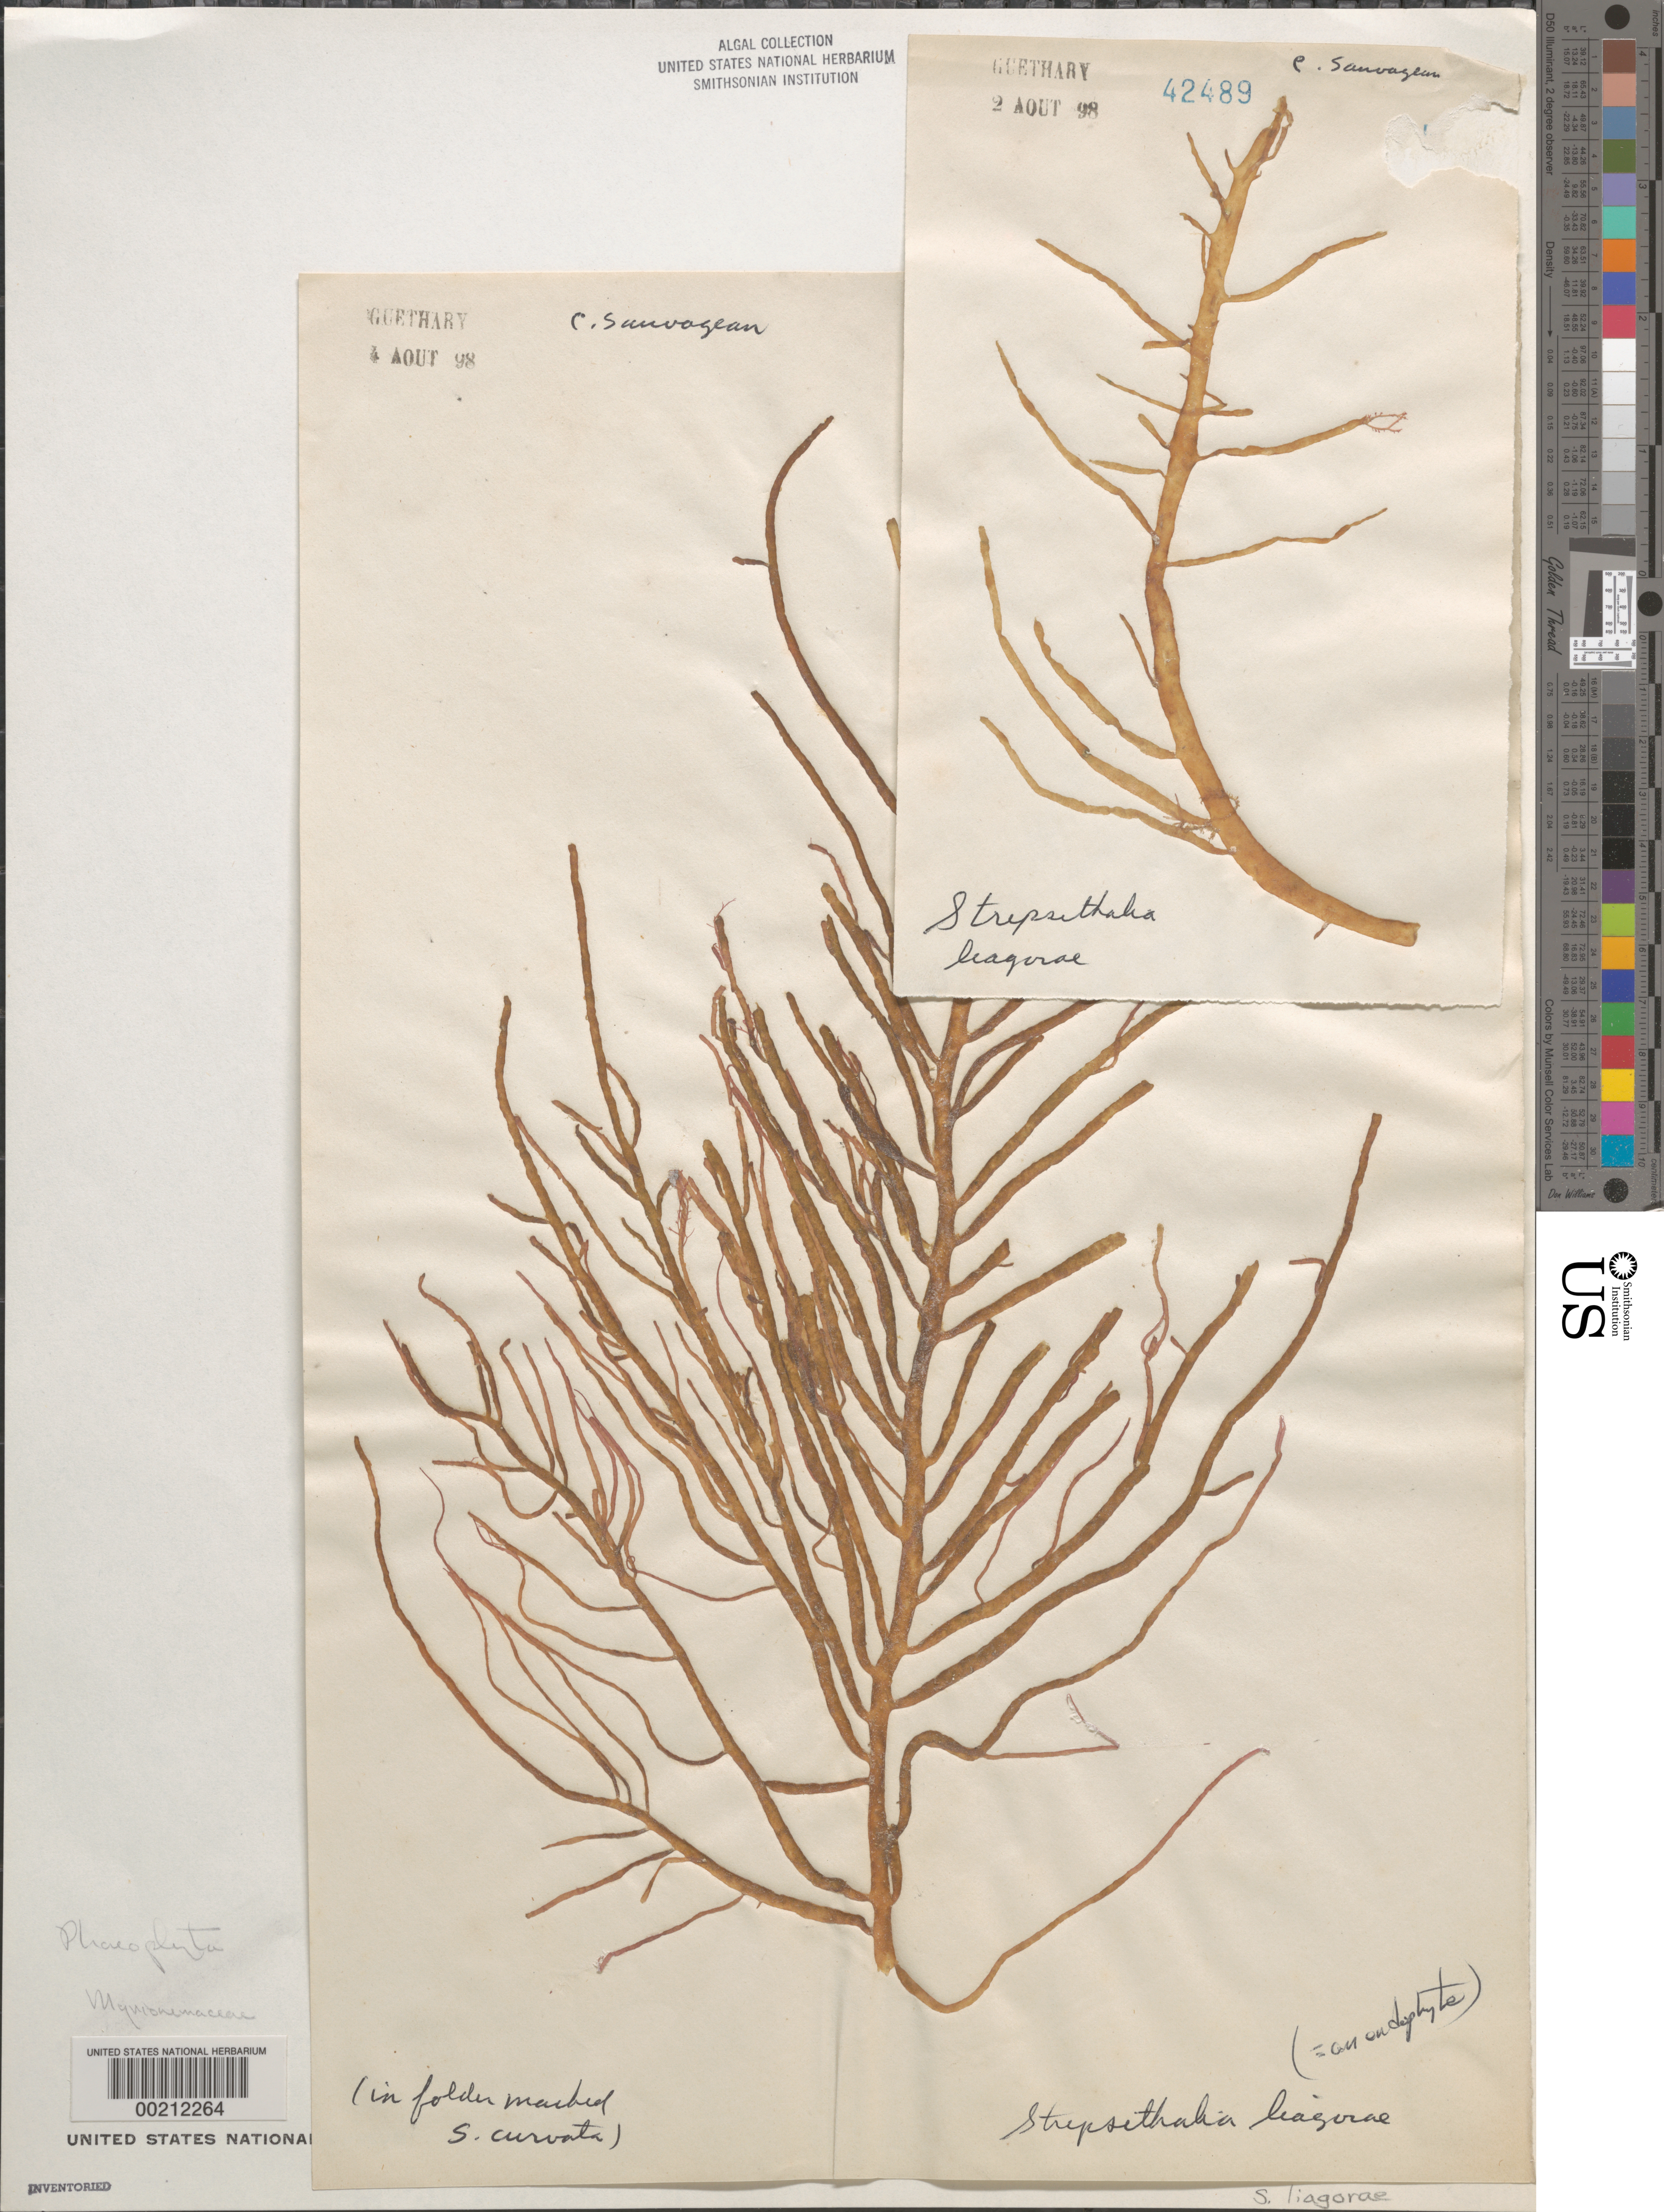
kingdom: Chromista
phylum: Ochrophyta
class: Phaeophyceae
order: Ectocarpales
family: Chordariaceae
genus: Strepsithalia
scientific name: Strepsithalia investiens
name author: Collins in Collins et al.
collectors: C. F. Sauvageau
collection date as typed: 02 Aug 1898 AND 04 Aug 1898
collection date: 1898-08-02,1898-08-04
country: France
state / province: Nouvelle-Aquitaine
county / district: Pyrénées-Atlantiques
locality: Guethary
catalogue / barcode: US 42489